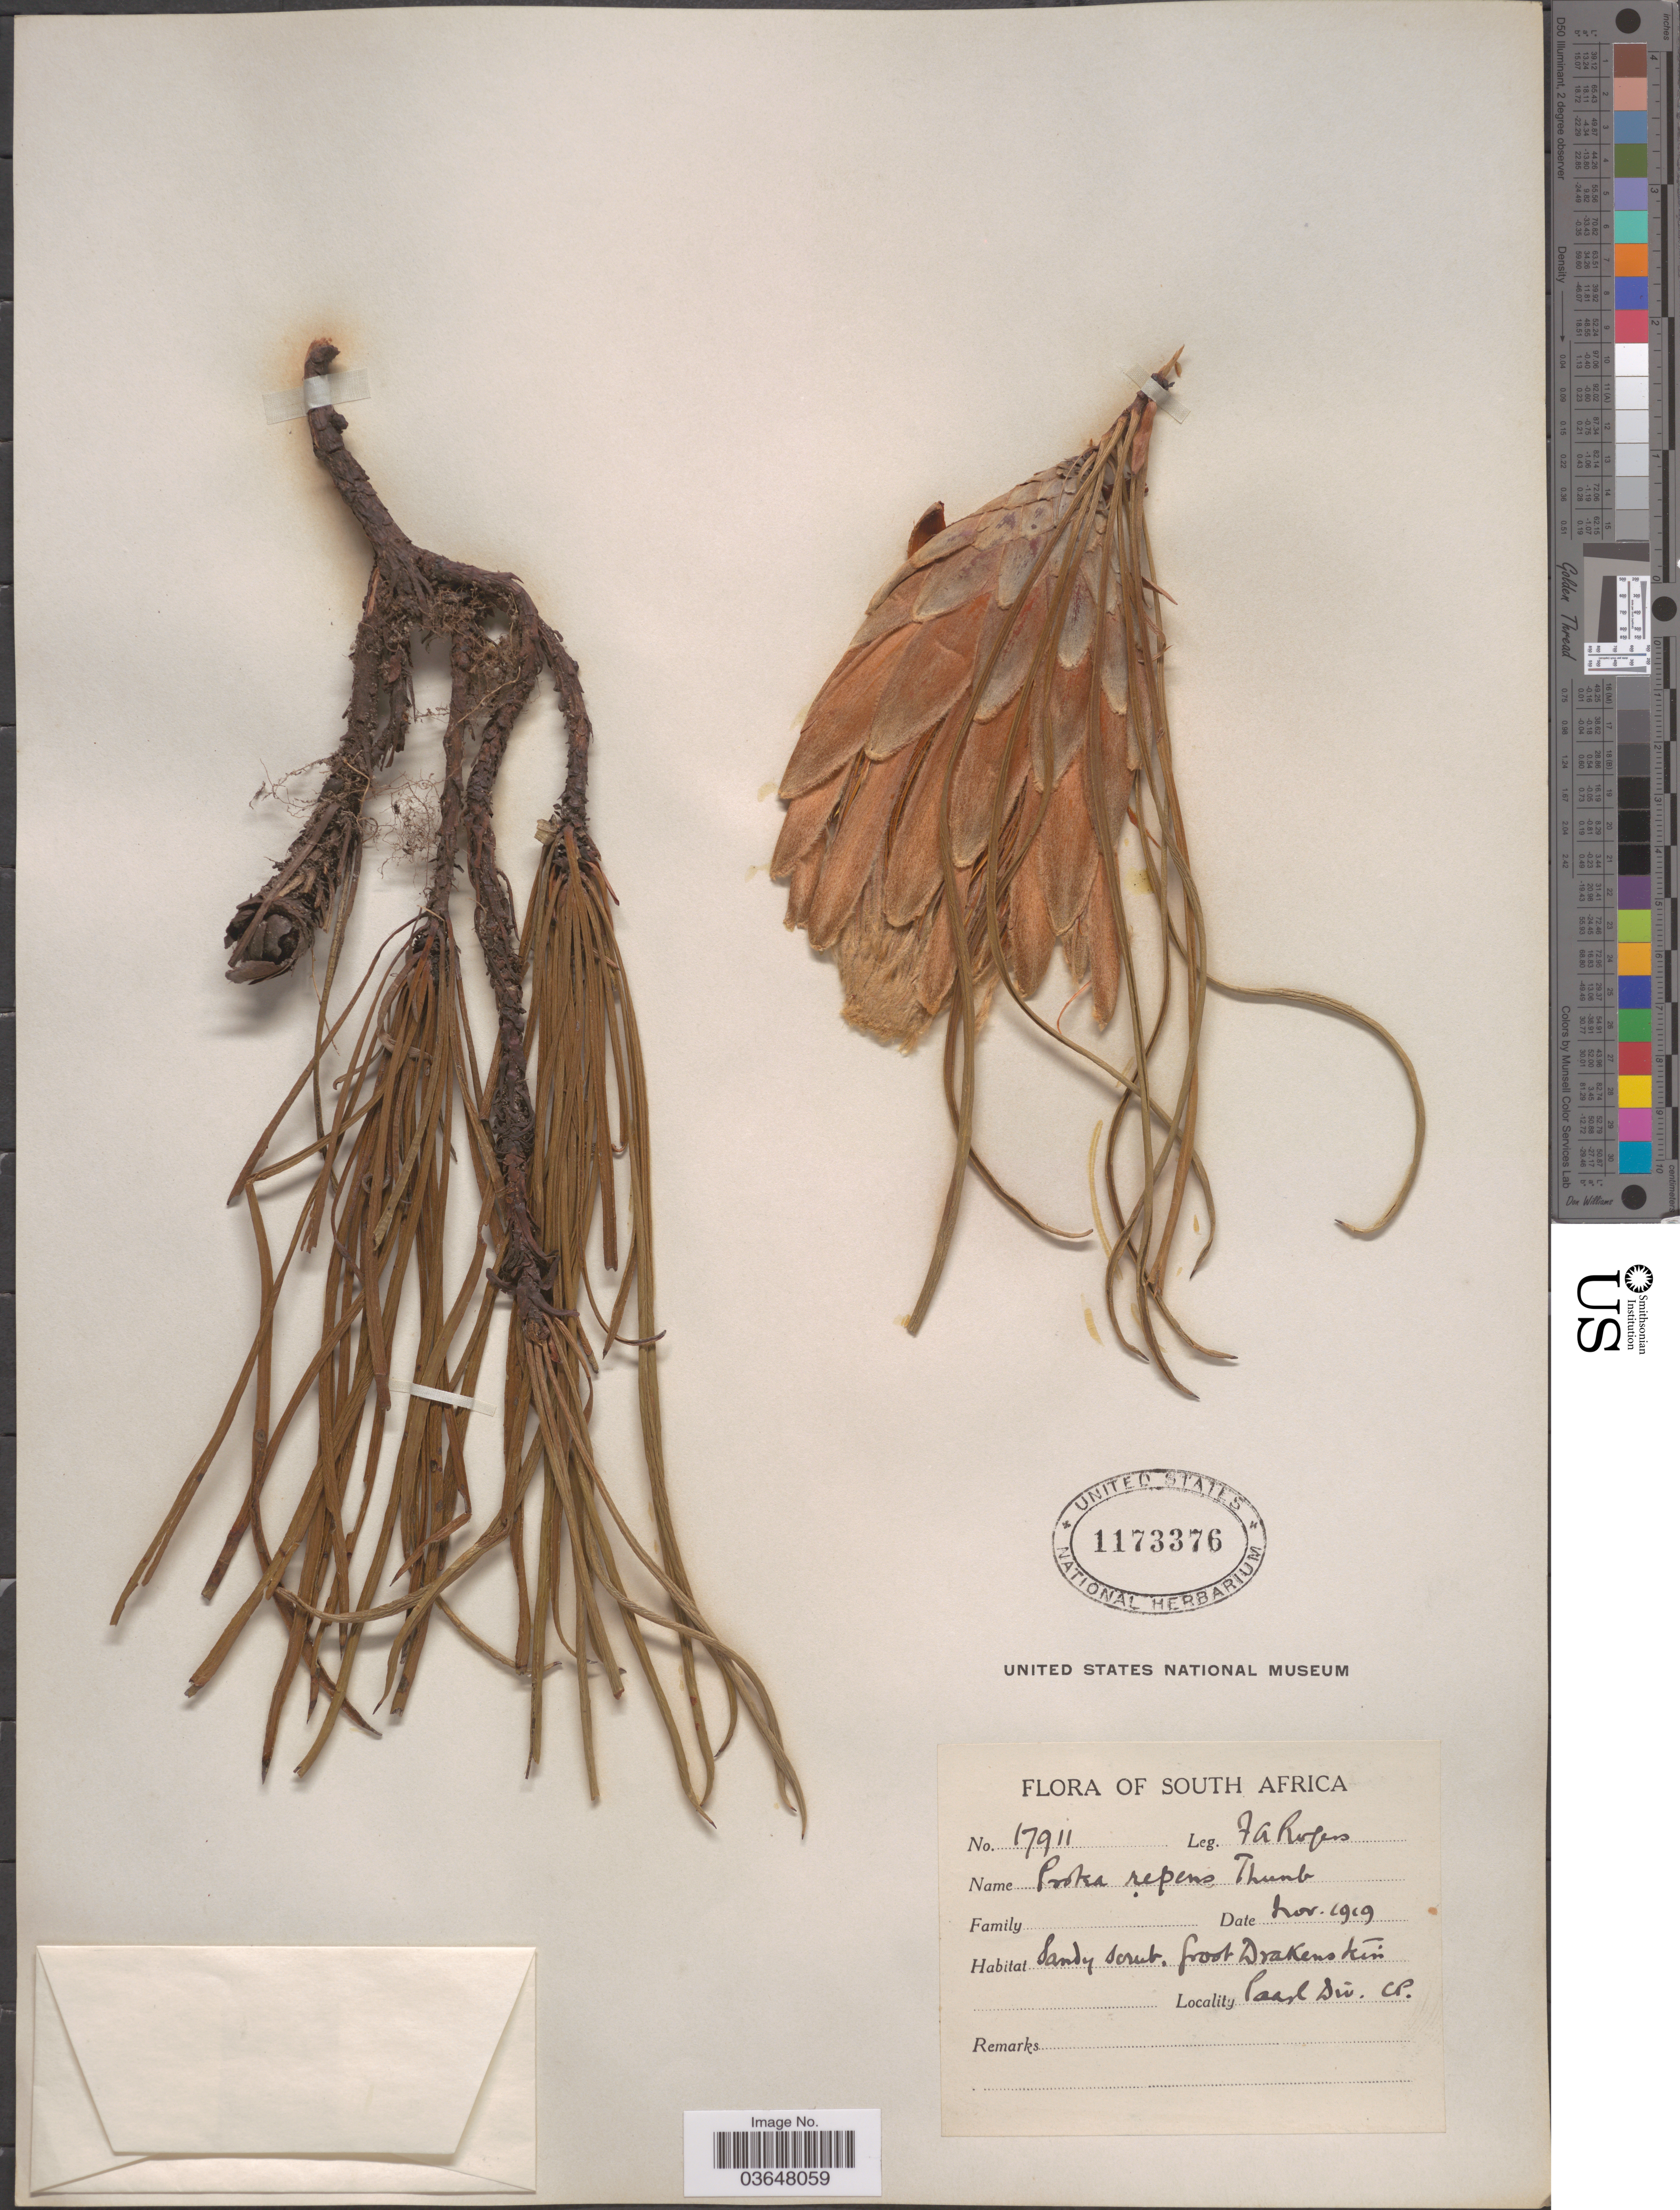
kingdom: Plantae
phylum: Tracheophyta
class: Magnoliopsida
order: Proteales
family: Proteaceae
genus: Protea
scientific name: Protea repens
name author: L.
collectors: F. A. Rogers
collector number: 17911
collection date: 1919-11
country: South Africa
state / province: Western Cape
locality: Groot Drakenstein. Paarl Div. CP.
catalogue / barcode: US 1173376